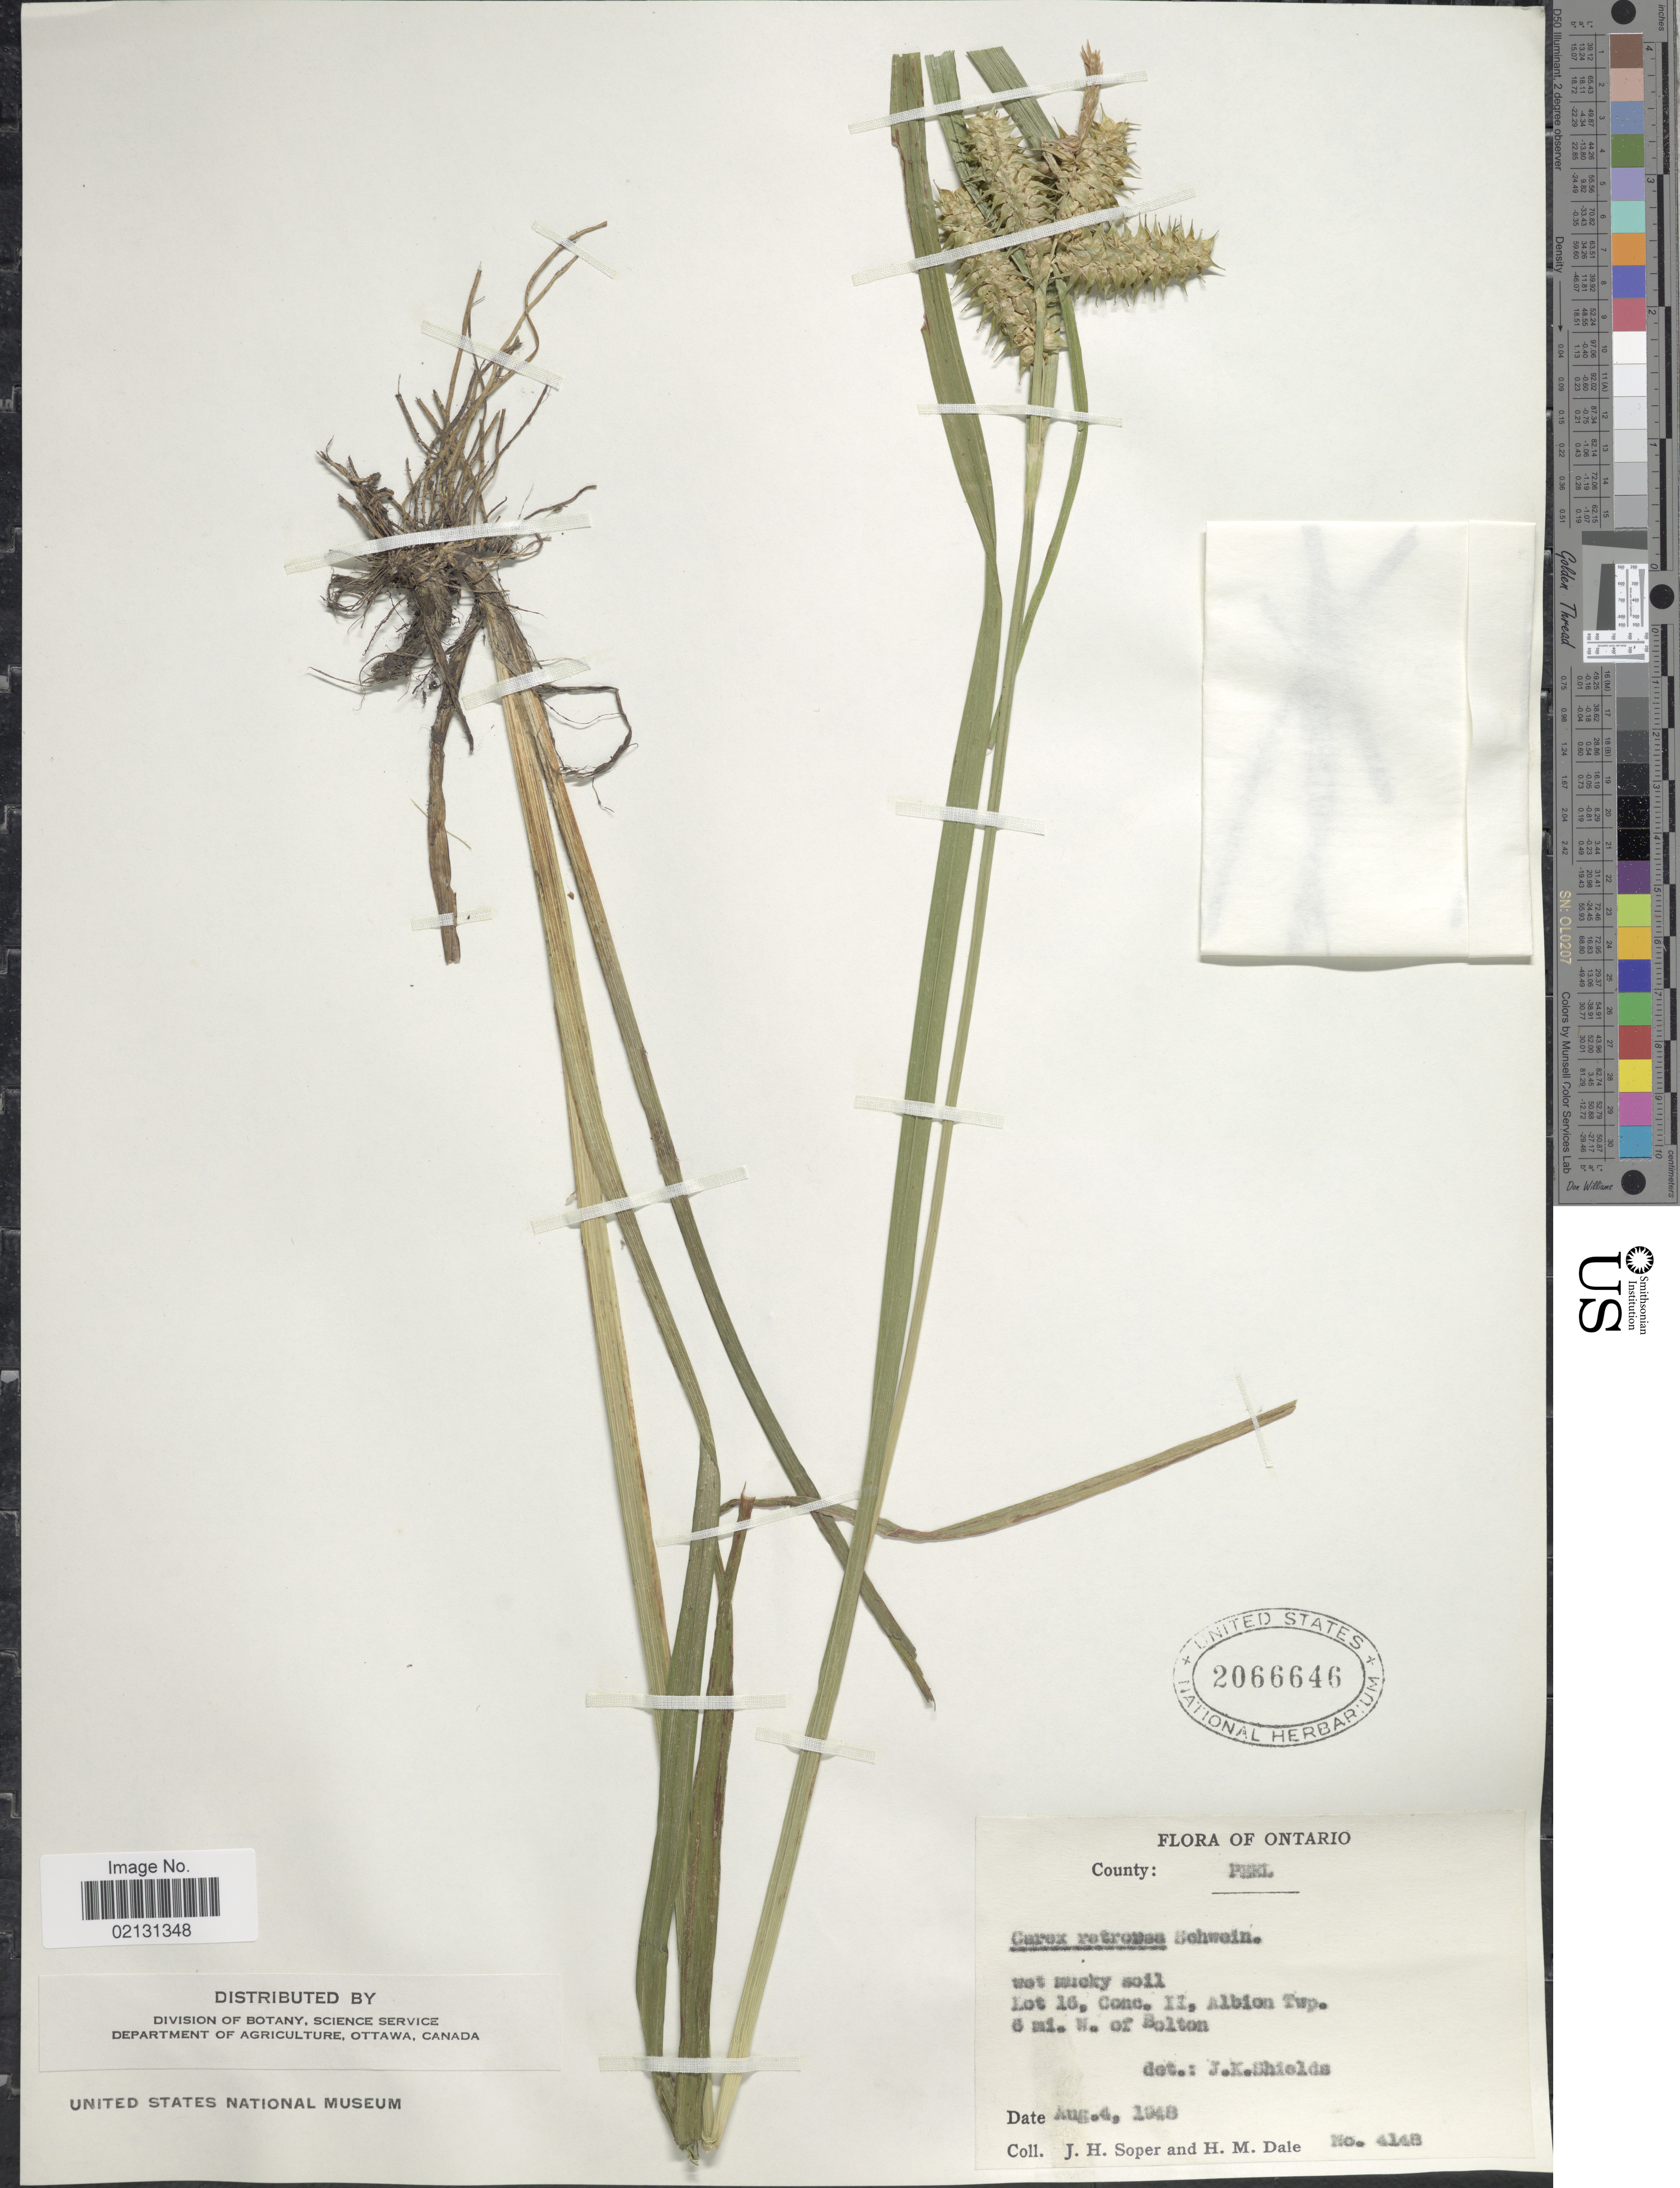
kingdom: Plantae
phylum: Tracheophyta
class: Liliopsida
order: Poales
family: Cyperaceae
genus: Carex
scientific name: Carex retrorsa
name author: Schwein.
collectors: J. H. Soper & H. M. Dale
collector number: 4148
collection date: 1948-08-04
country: Canada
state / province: Ontario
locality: County: Peel, wet mucky soil, Lot 16. Conc II, Albion Twp. 6 mi W of Bolton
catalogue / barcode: US 2066646